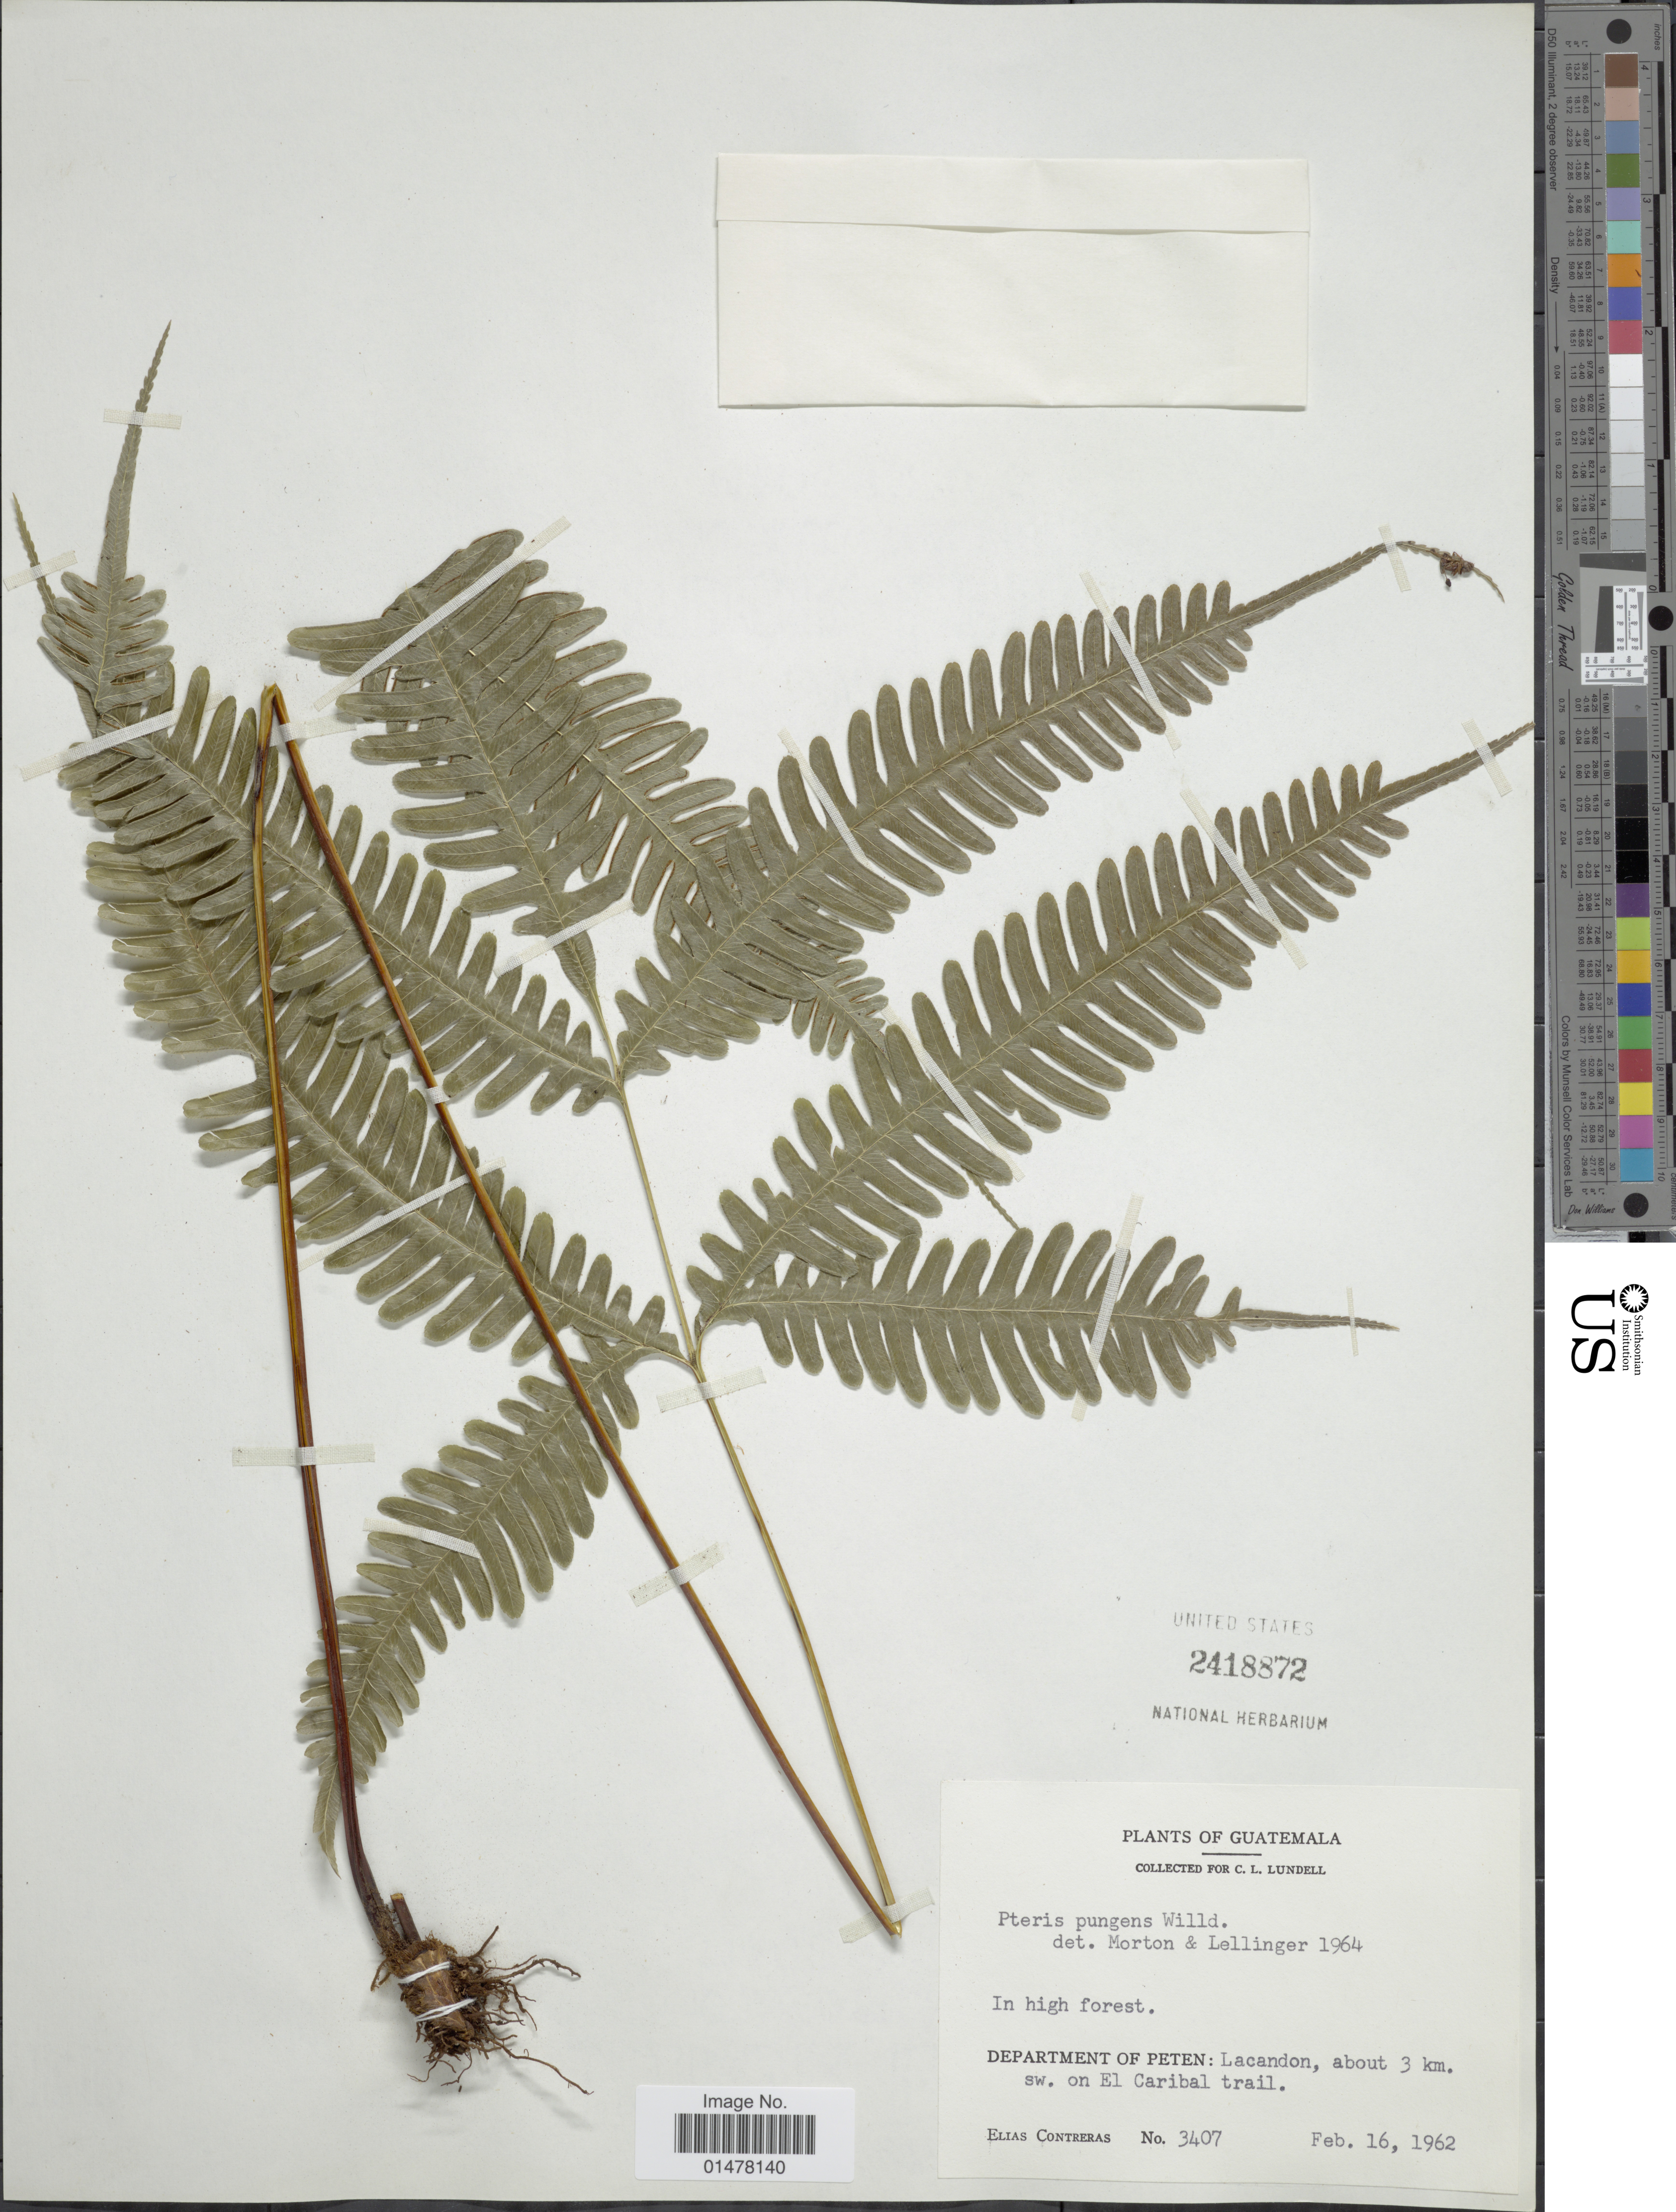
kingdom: Plantae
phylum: Tracheophyta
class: Polypodiopsida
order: Polypodiales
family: Pteridaceae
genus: Pteris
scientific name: Pteris pungens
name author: Willd.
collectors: E. Contreras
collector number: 3407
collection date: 1962-02-16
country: Guatemala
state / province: El Petén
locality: Plants of Guatemala, Department of Peten: Lacandon, about 3km sw. on El Caribal trail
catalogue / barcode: US 2418872